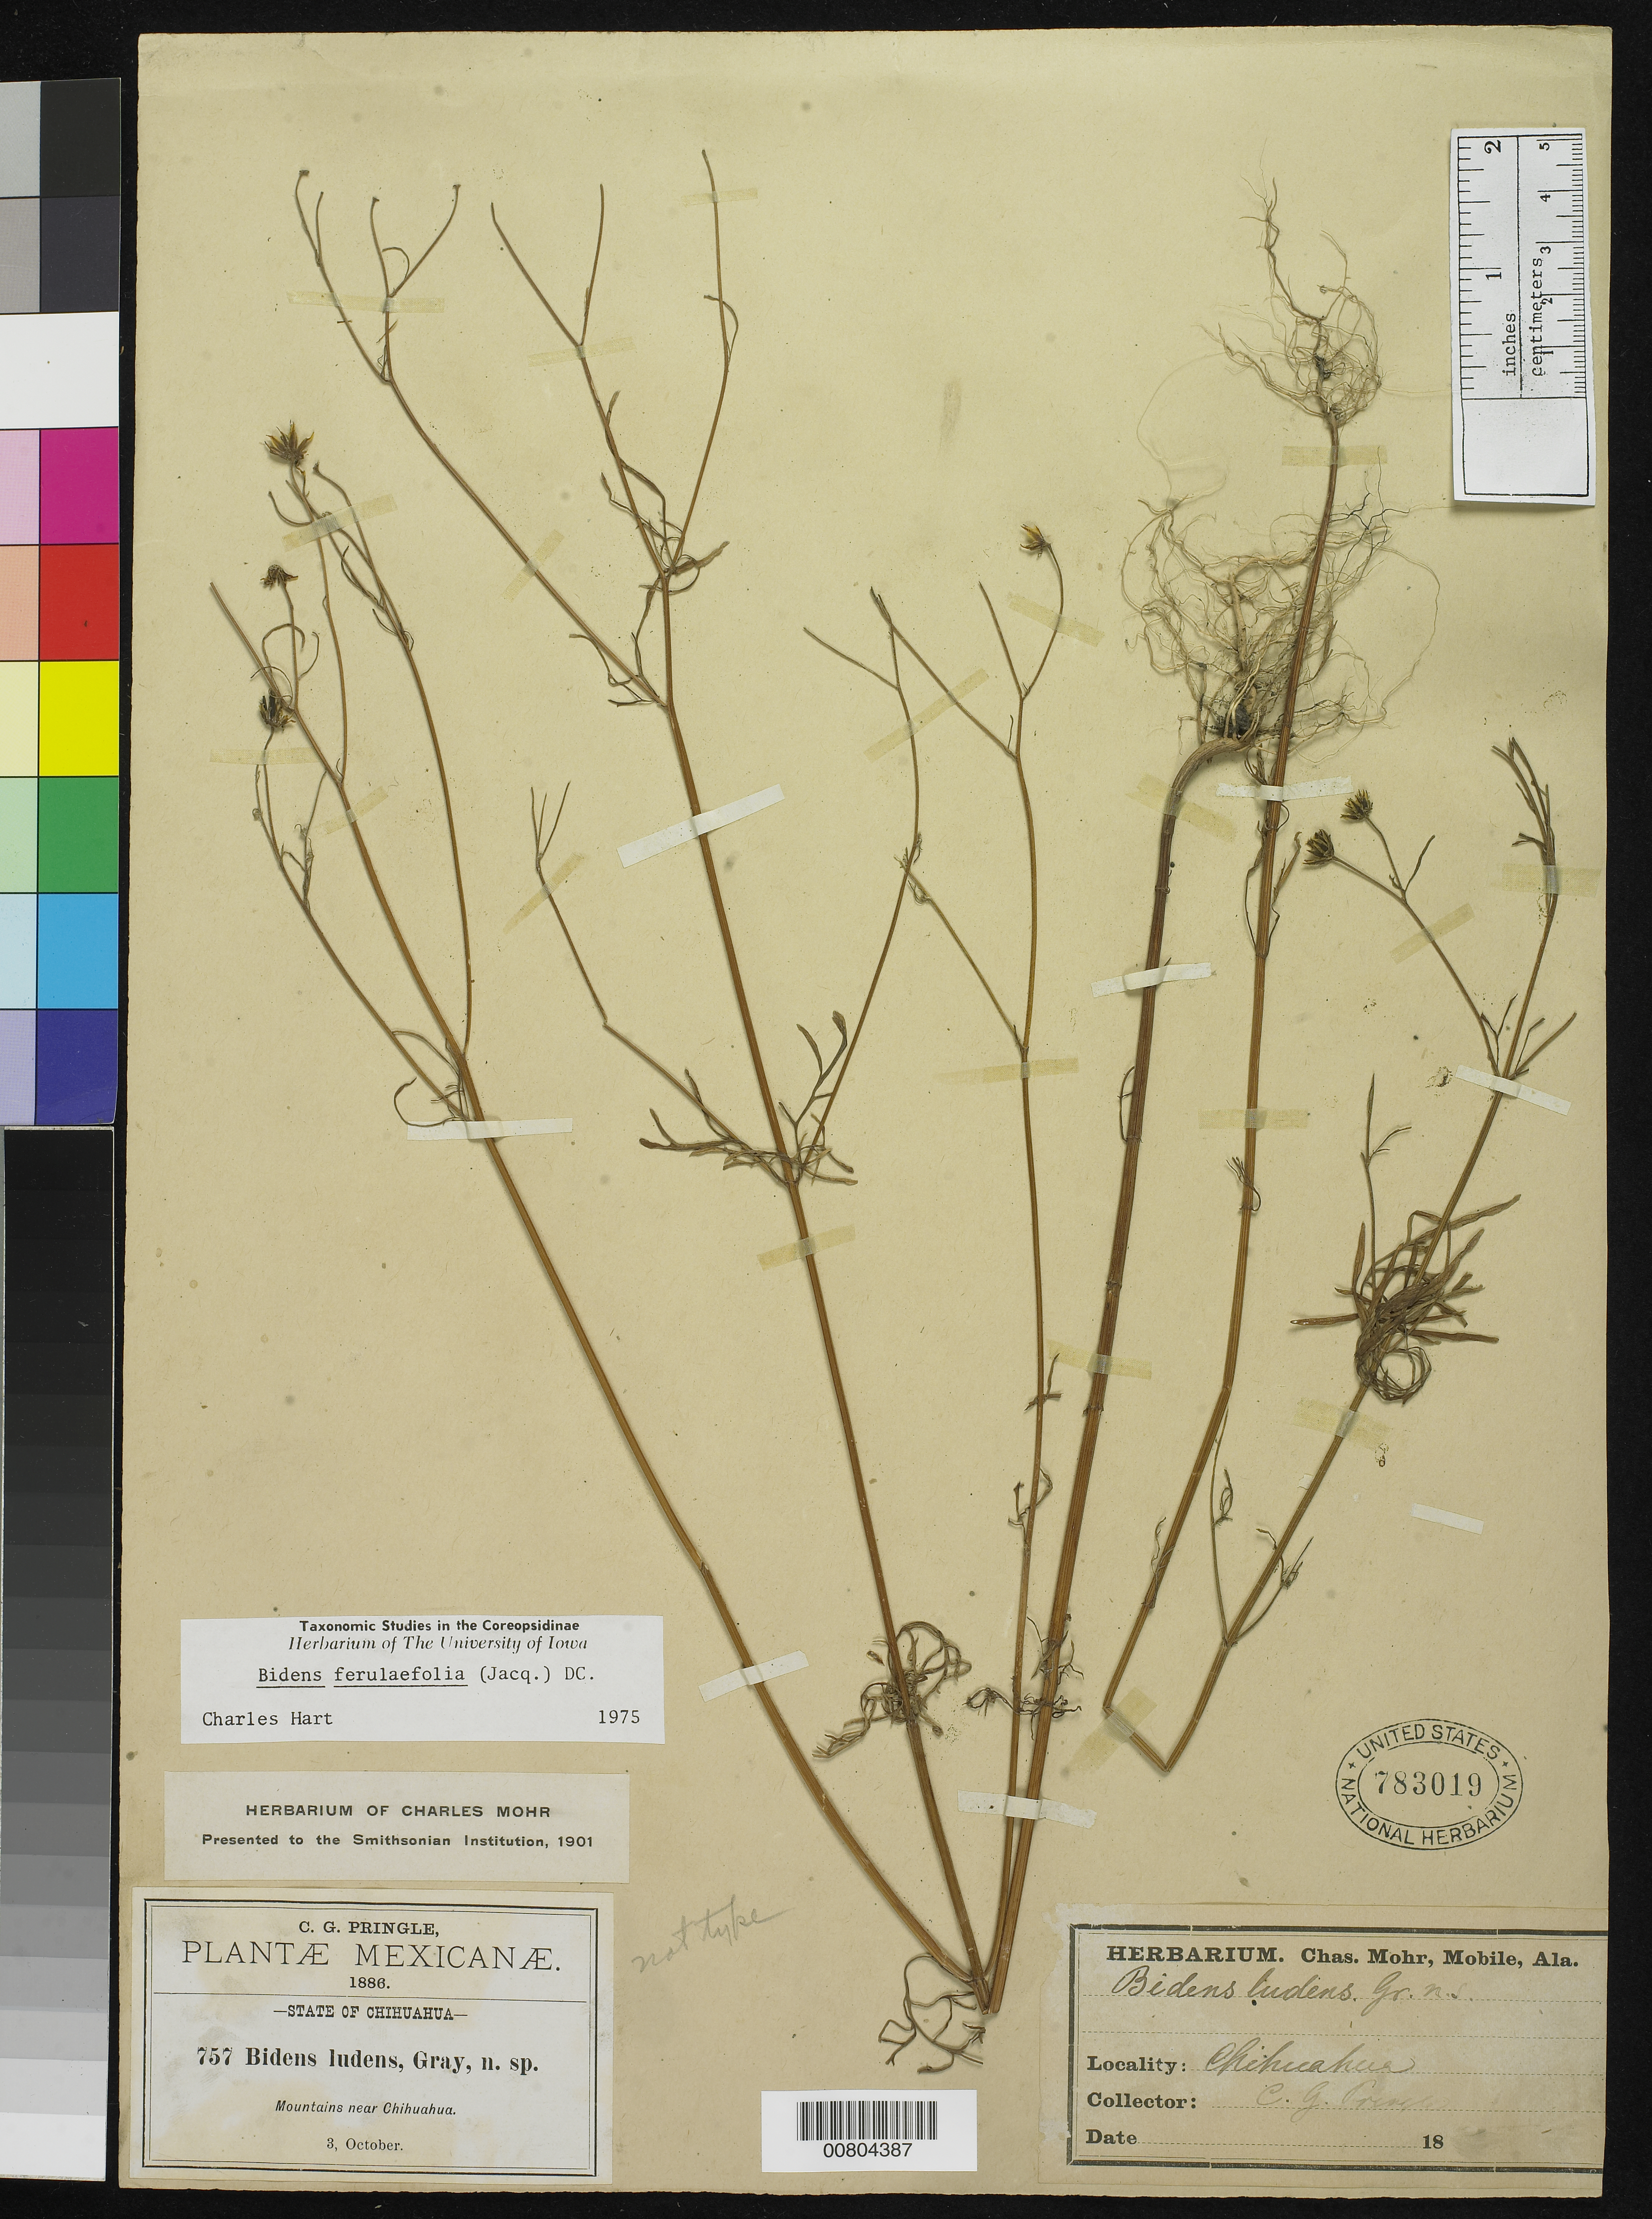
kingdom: Plantae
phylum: Tracheophyta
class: Magnoliopsida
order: Asterales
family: Asteraceae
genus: Bidens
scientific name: Bidens ferulaefolia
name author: (Jacq.) DC.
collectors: C. G. Pringle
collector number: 757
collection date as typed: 03 Oct 1886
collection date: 1886-10-03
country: Mexico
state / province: Chihuahua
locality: Mountains near Chihuahua.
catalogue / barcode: US 783019